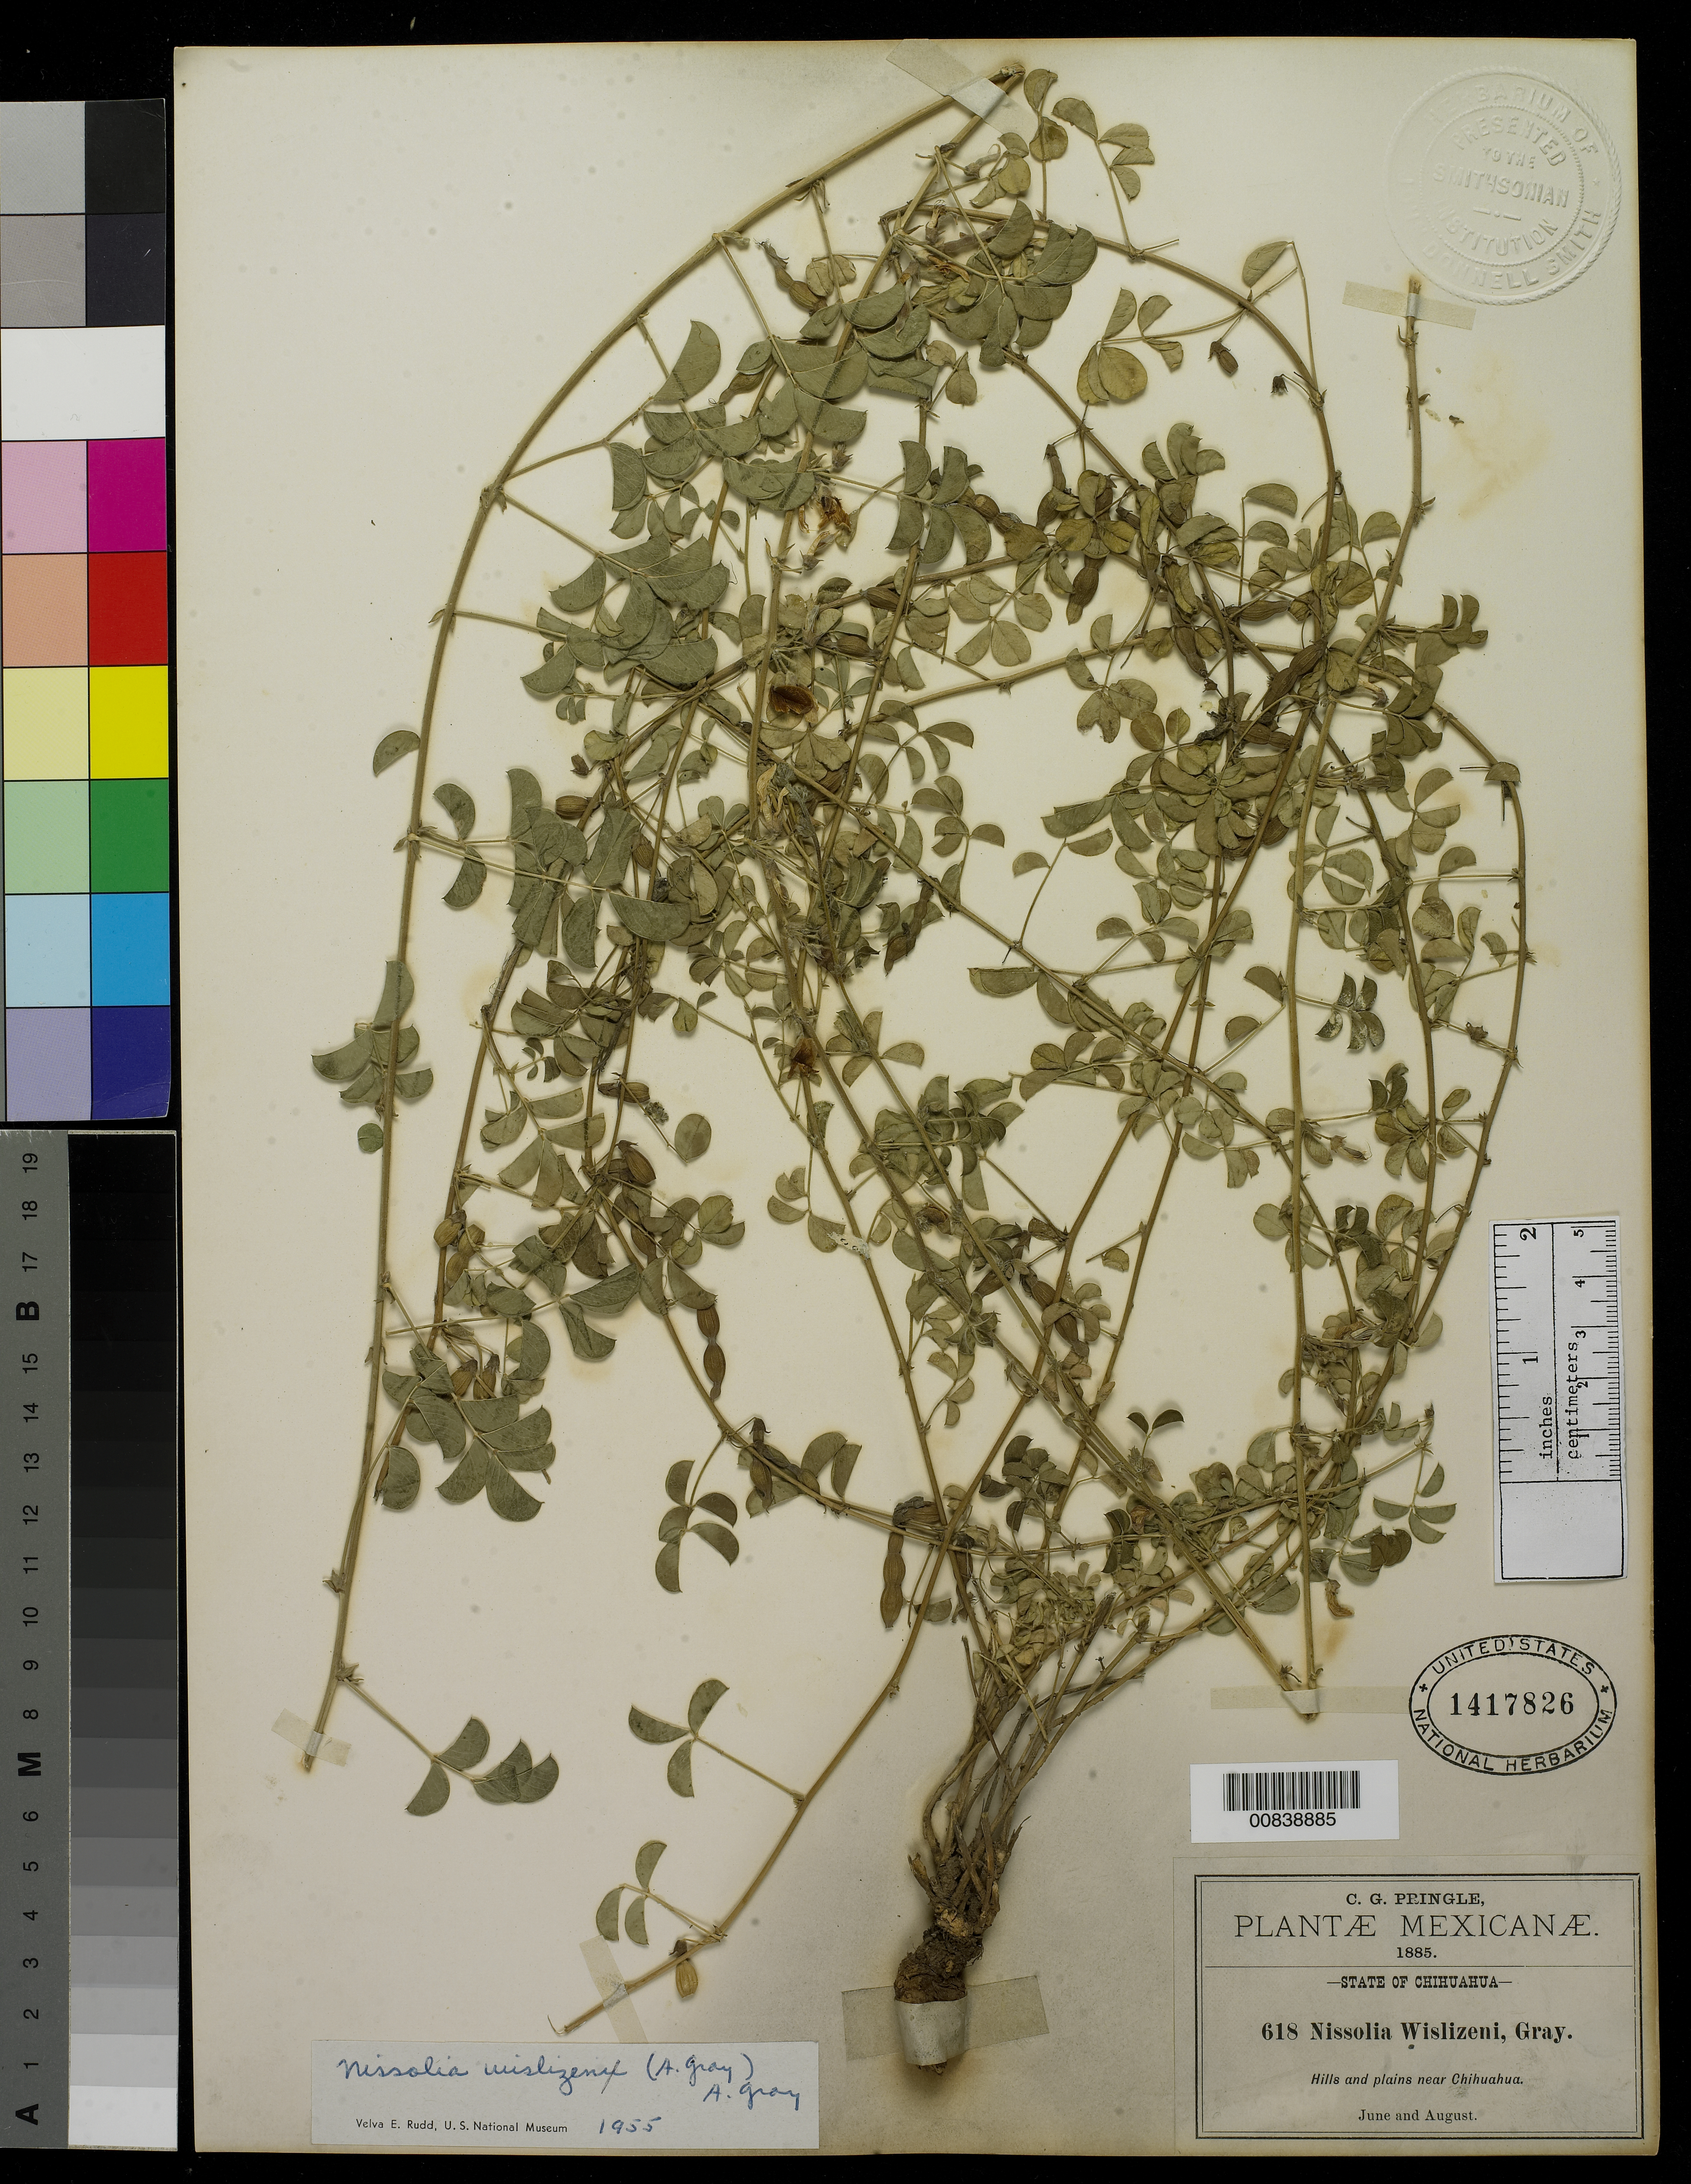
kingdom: Plantae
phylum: Tracheophyta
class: Magnoliopsida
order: Fabales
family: Fabaceae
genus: Nissolia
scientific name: Nissolia wislizeni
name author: A. Gray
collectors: C. G. Pringle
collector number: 618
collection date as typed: Jun 1885 to -- Aug 1885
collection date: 1885-06/1885-08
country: Mexico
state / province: Chihuahua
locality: Hills and plains near Chihuahua.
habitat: Hills and plains.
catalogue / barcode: US 1417826